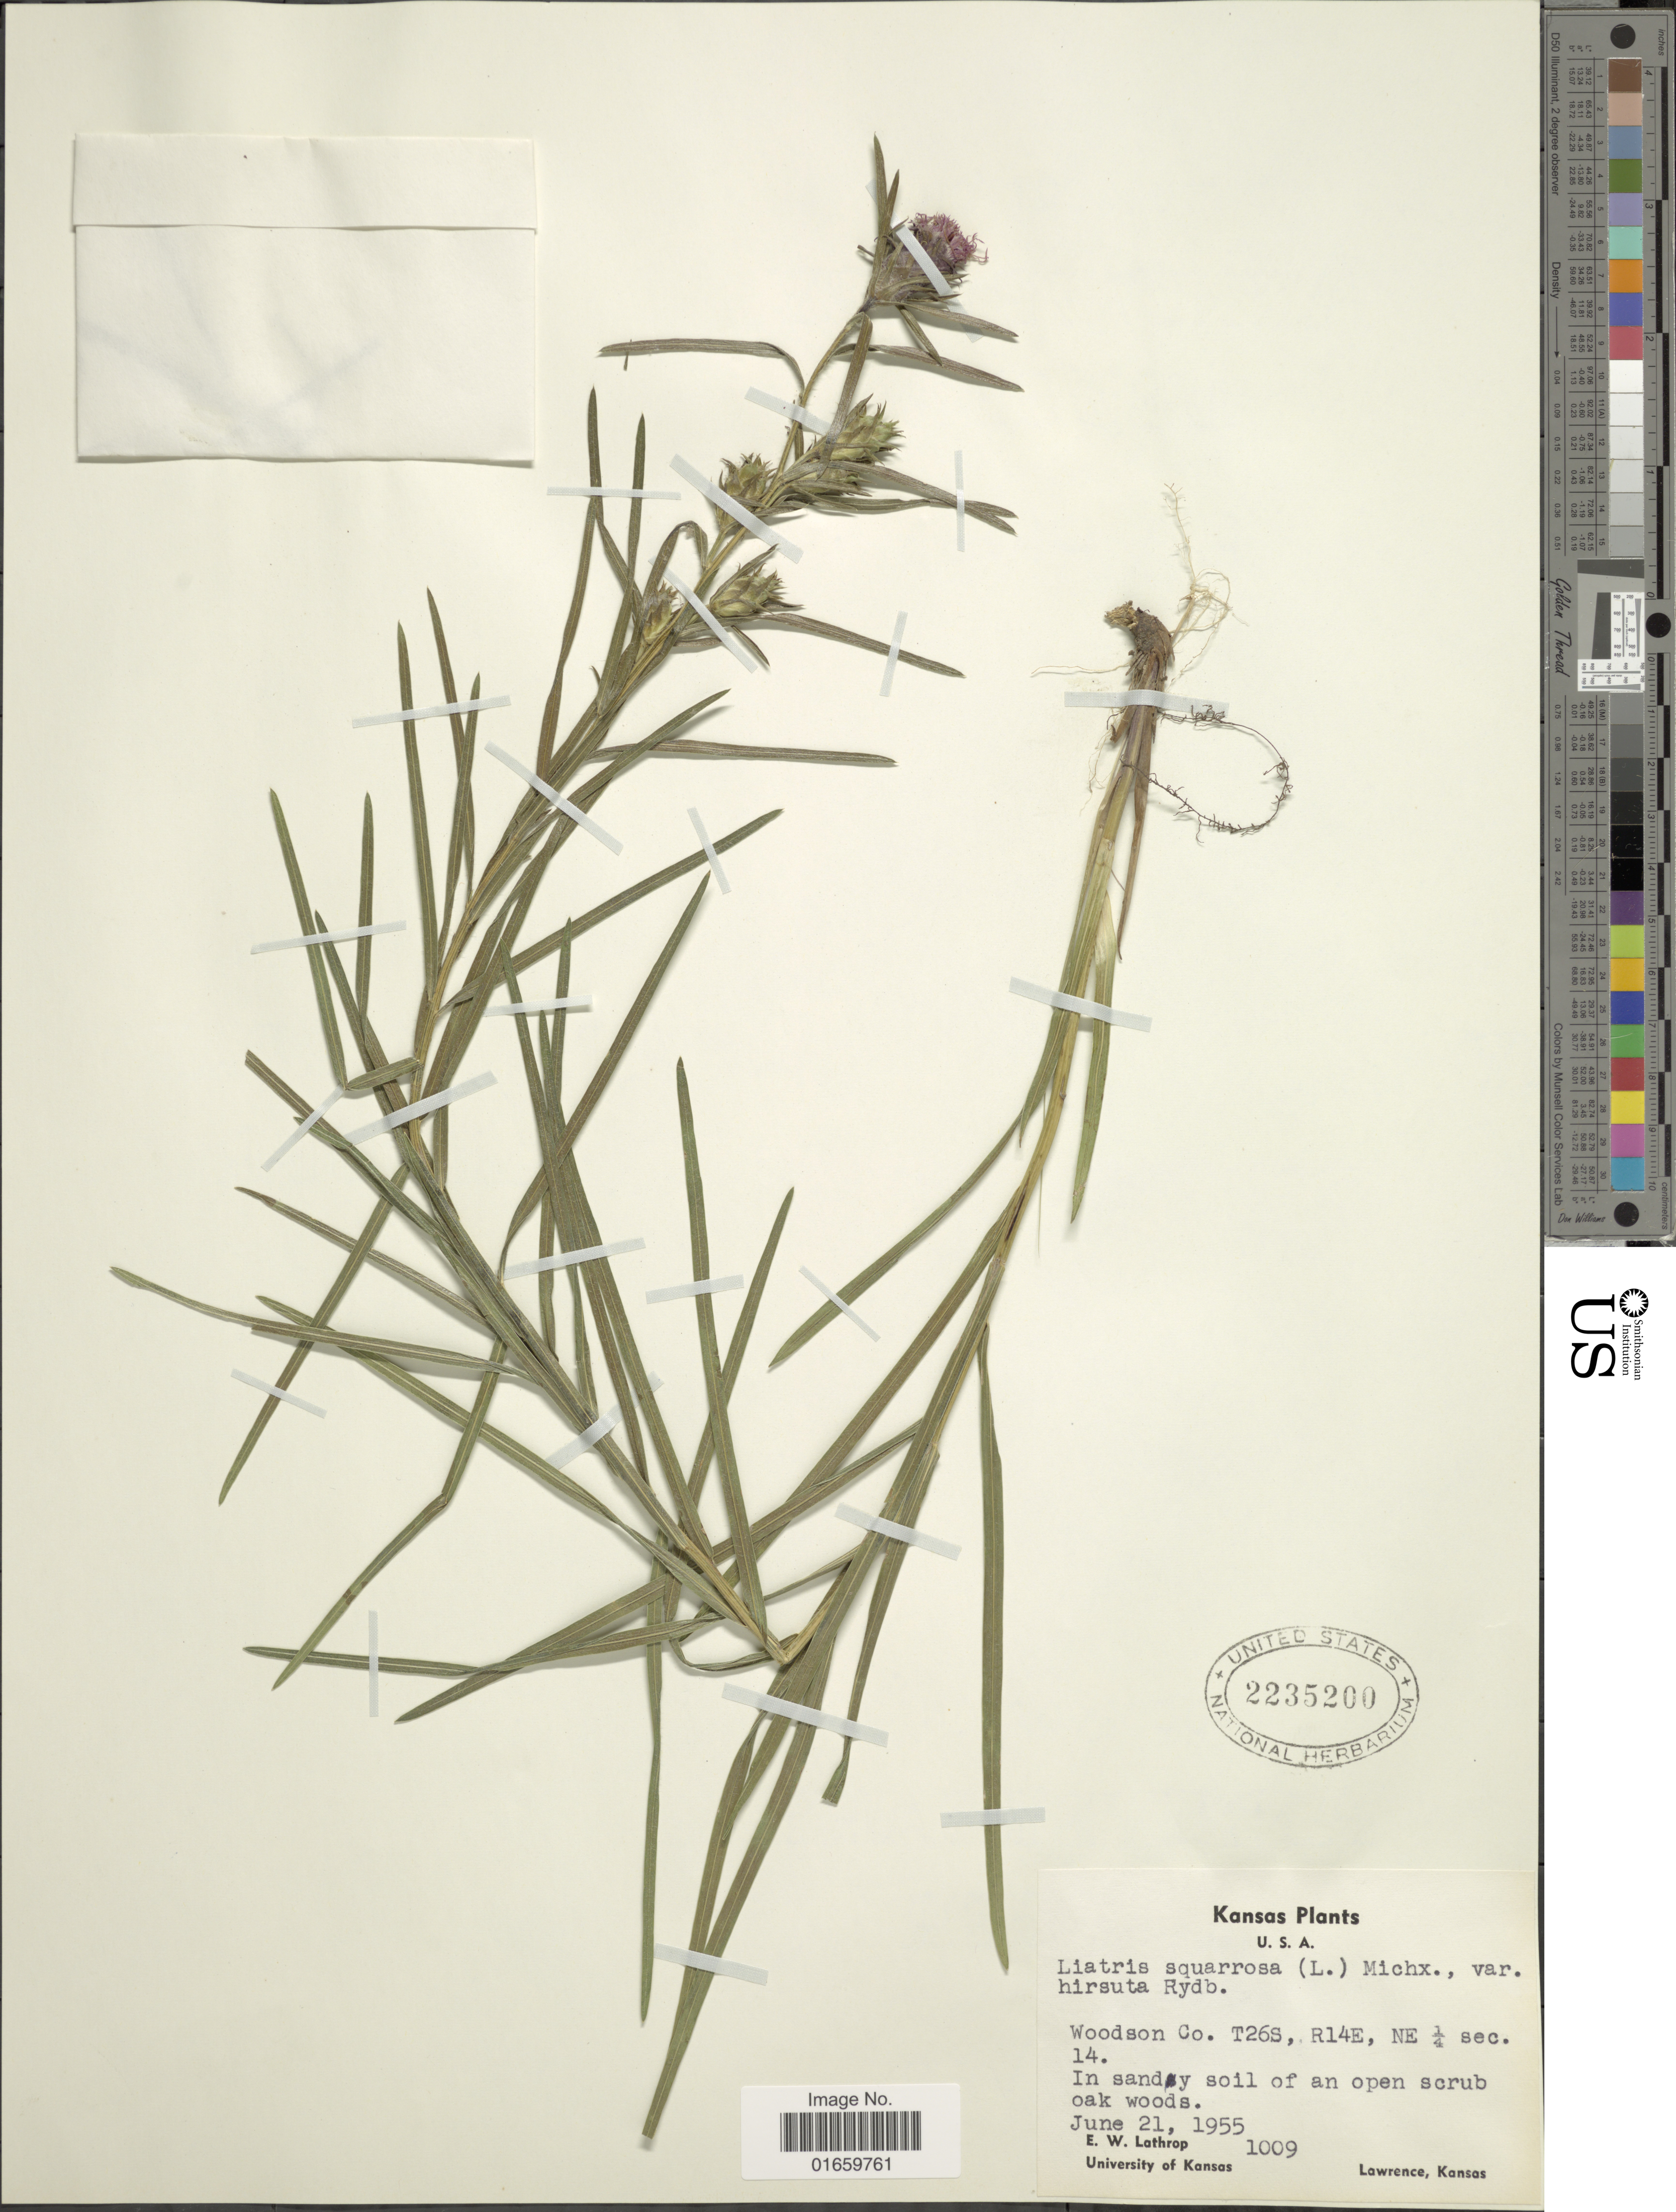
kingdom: Plantae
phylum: Tracheophyta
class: Magnoliopsida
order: Asterales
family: Asteraceae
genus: Liatris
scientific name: Liatris squarrosa var. hirsuta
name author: Rydb.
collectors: E. W. Lathrop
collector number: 1009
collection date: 1955-06-21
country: United States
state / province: Kansas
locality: Woodson Co. T26s, R14E, NE ¼ sec. 14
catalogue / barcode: US 2235200